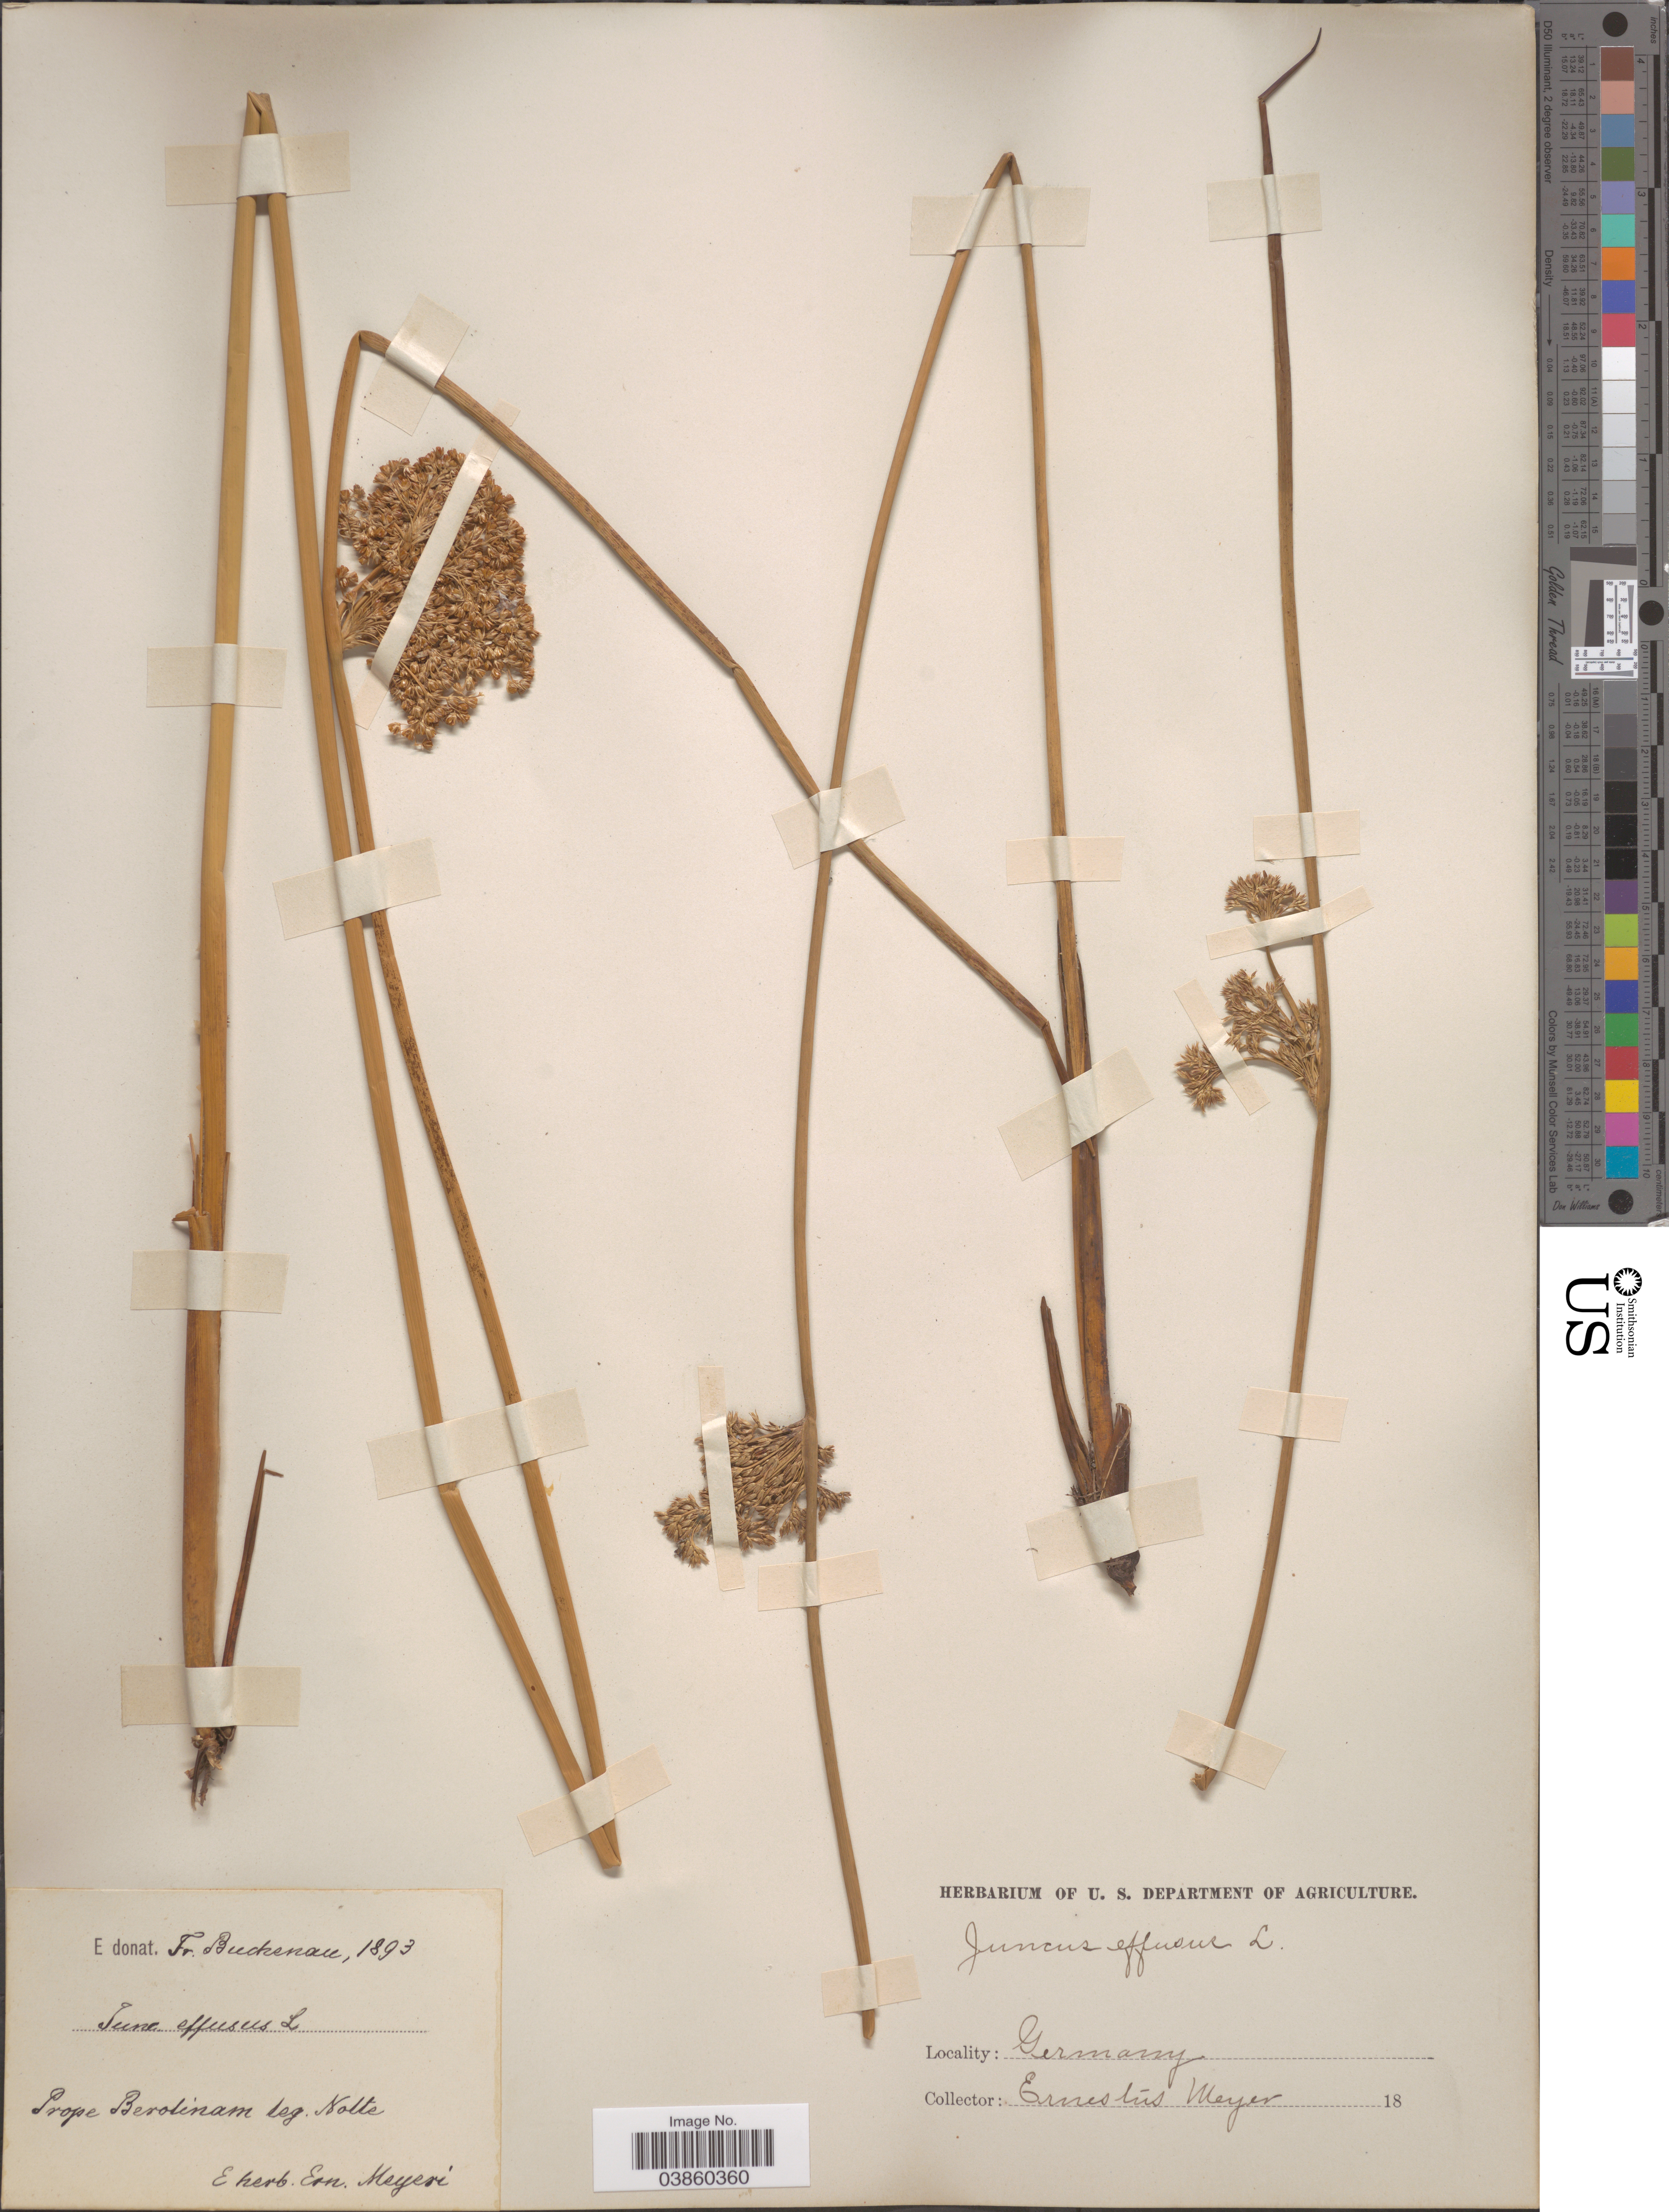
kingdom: Plantae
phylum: Tracheophyta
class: Liliopsida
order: Poales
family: Juncaceae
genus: Juncus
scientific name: Juncus effusus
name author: L.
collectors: E. Meyer & Nolte, --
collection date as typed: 18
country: Germany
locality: Prope Berolinam leg. Nolte.